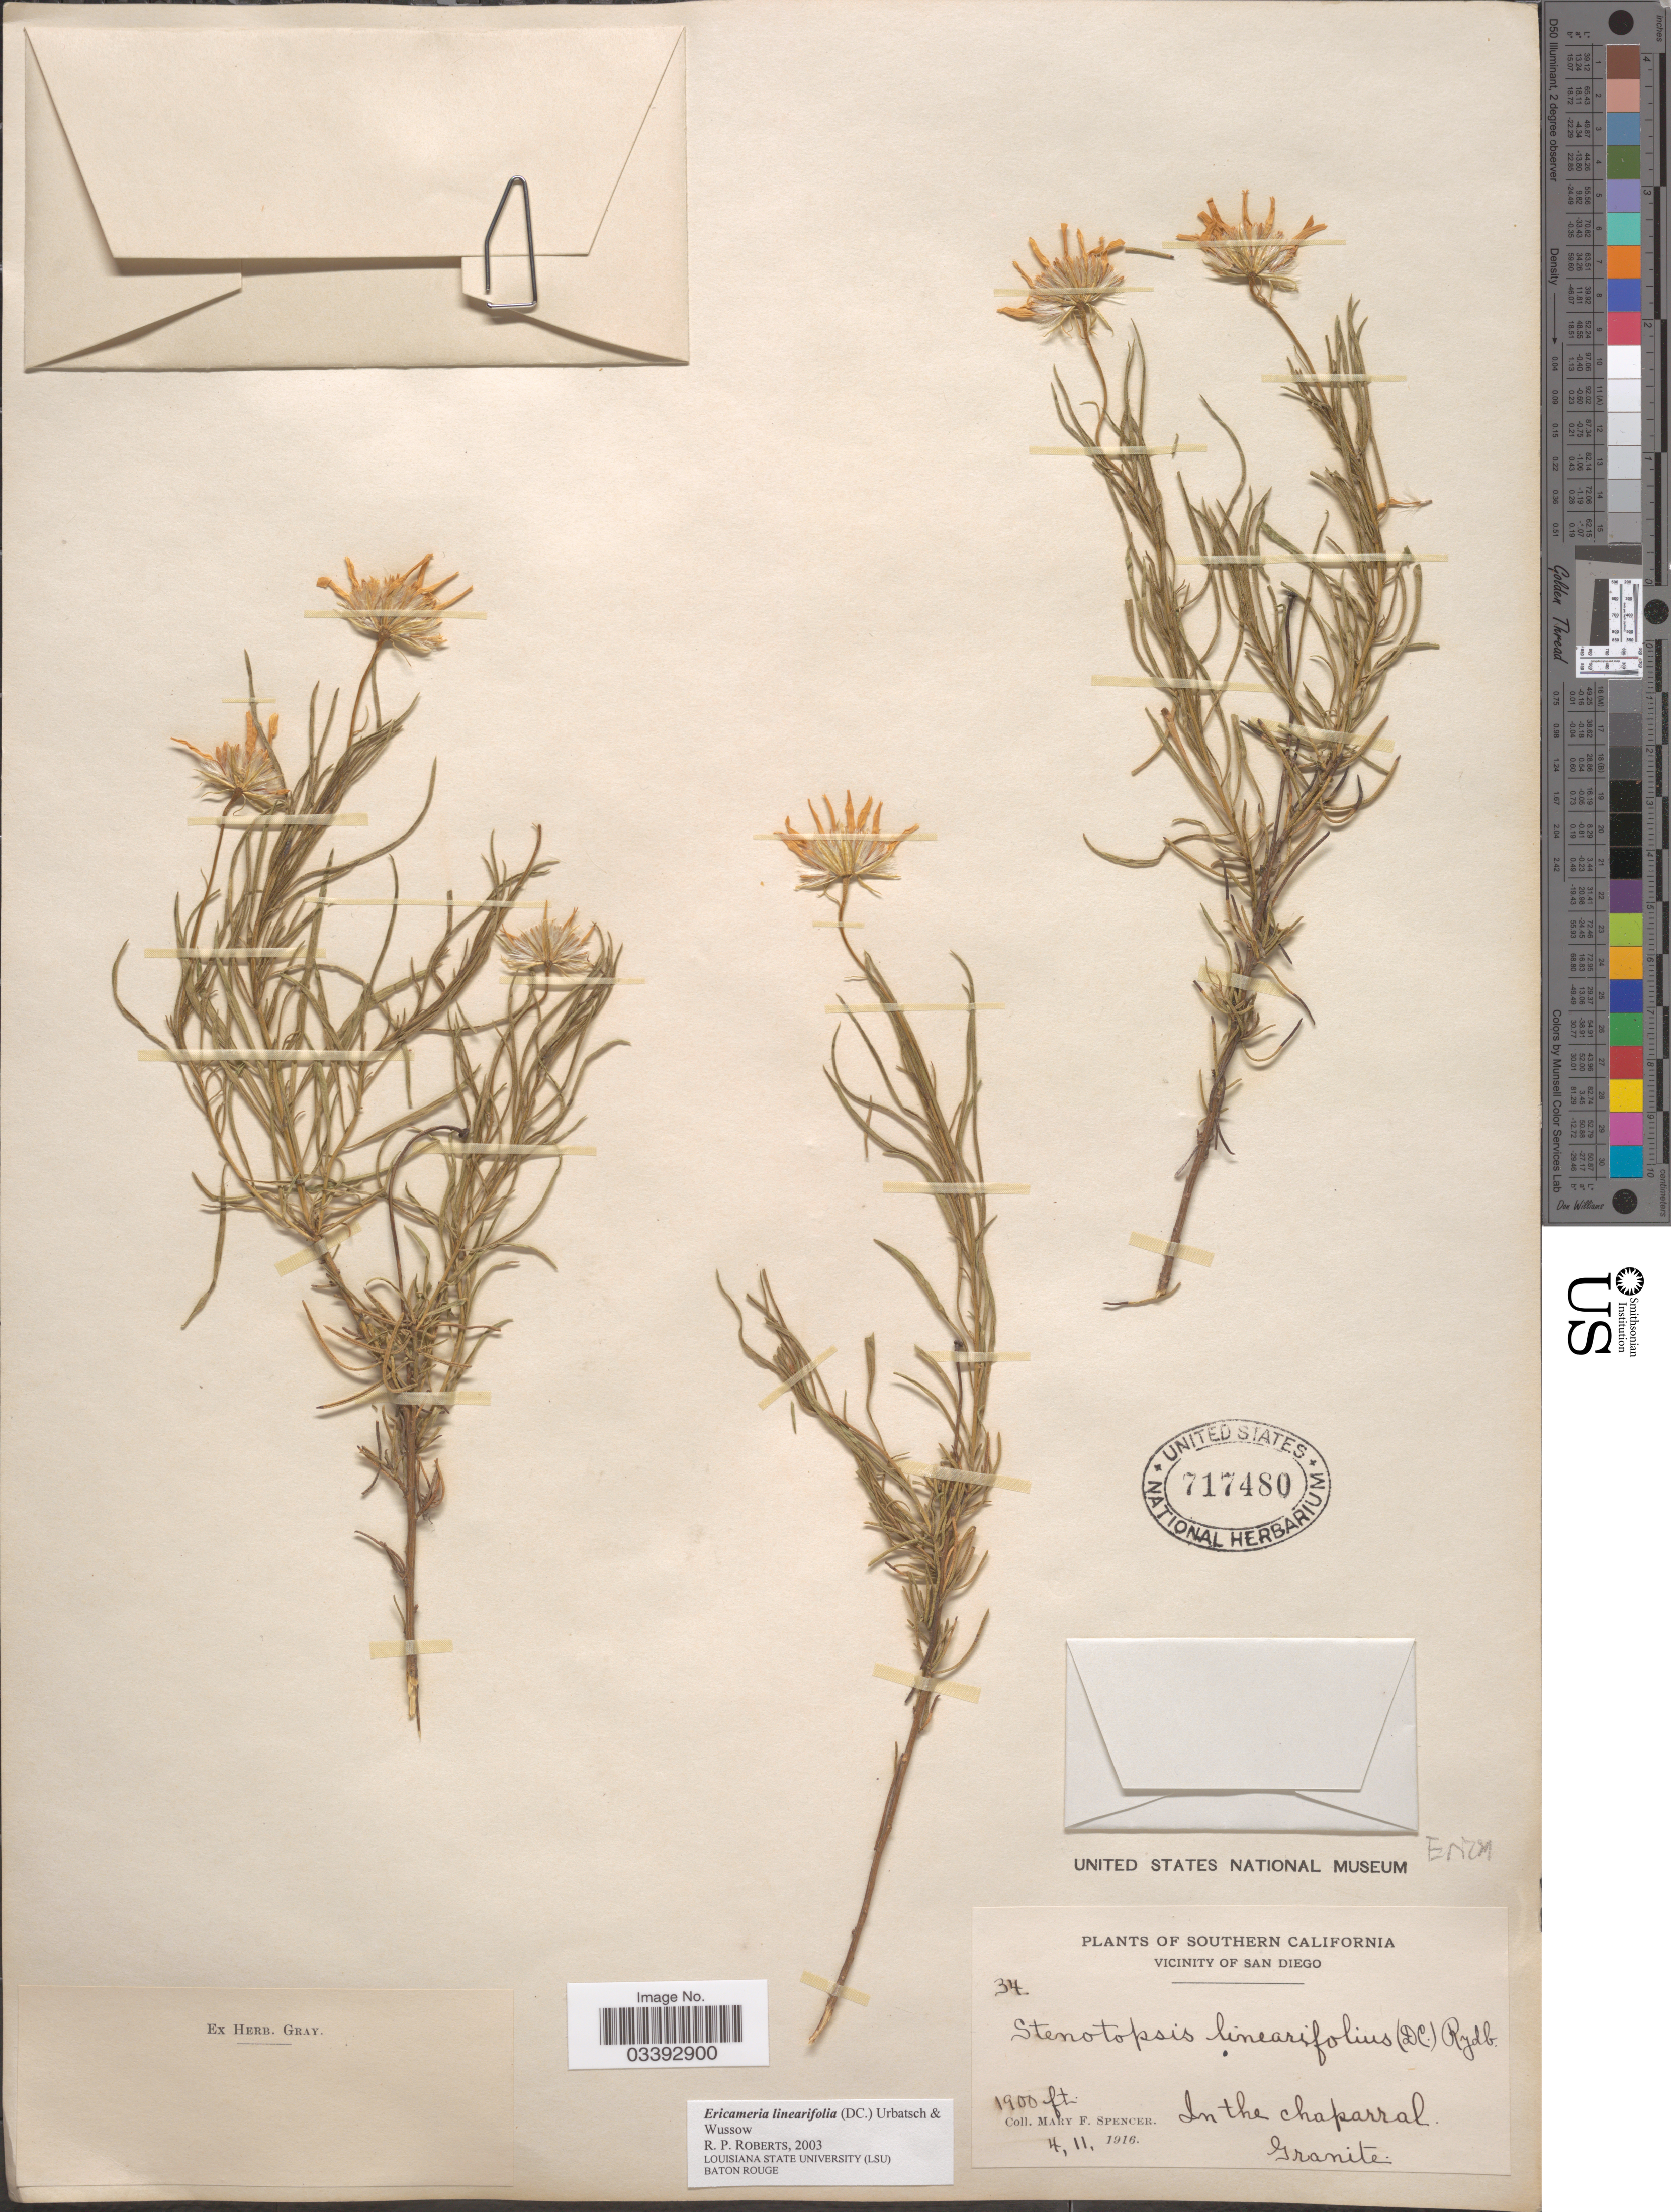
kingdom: Plantae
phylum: Tracheophyta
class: Magnoliopsida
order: Asterales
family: Asteraceae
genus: Ericameria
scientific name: Ericameria linearifolia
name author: (DC.) Urbatsch & Wussow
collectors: M. Spencer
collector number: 34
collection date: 1916-04-11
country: United States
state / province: California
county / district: San Diego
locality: Southern California, Vicinity of San Diego. In the chaparral.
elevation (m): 579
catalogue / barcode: US 717480